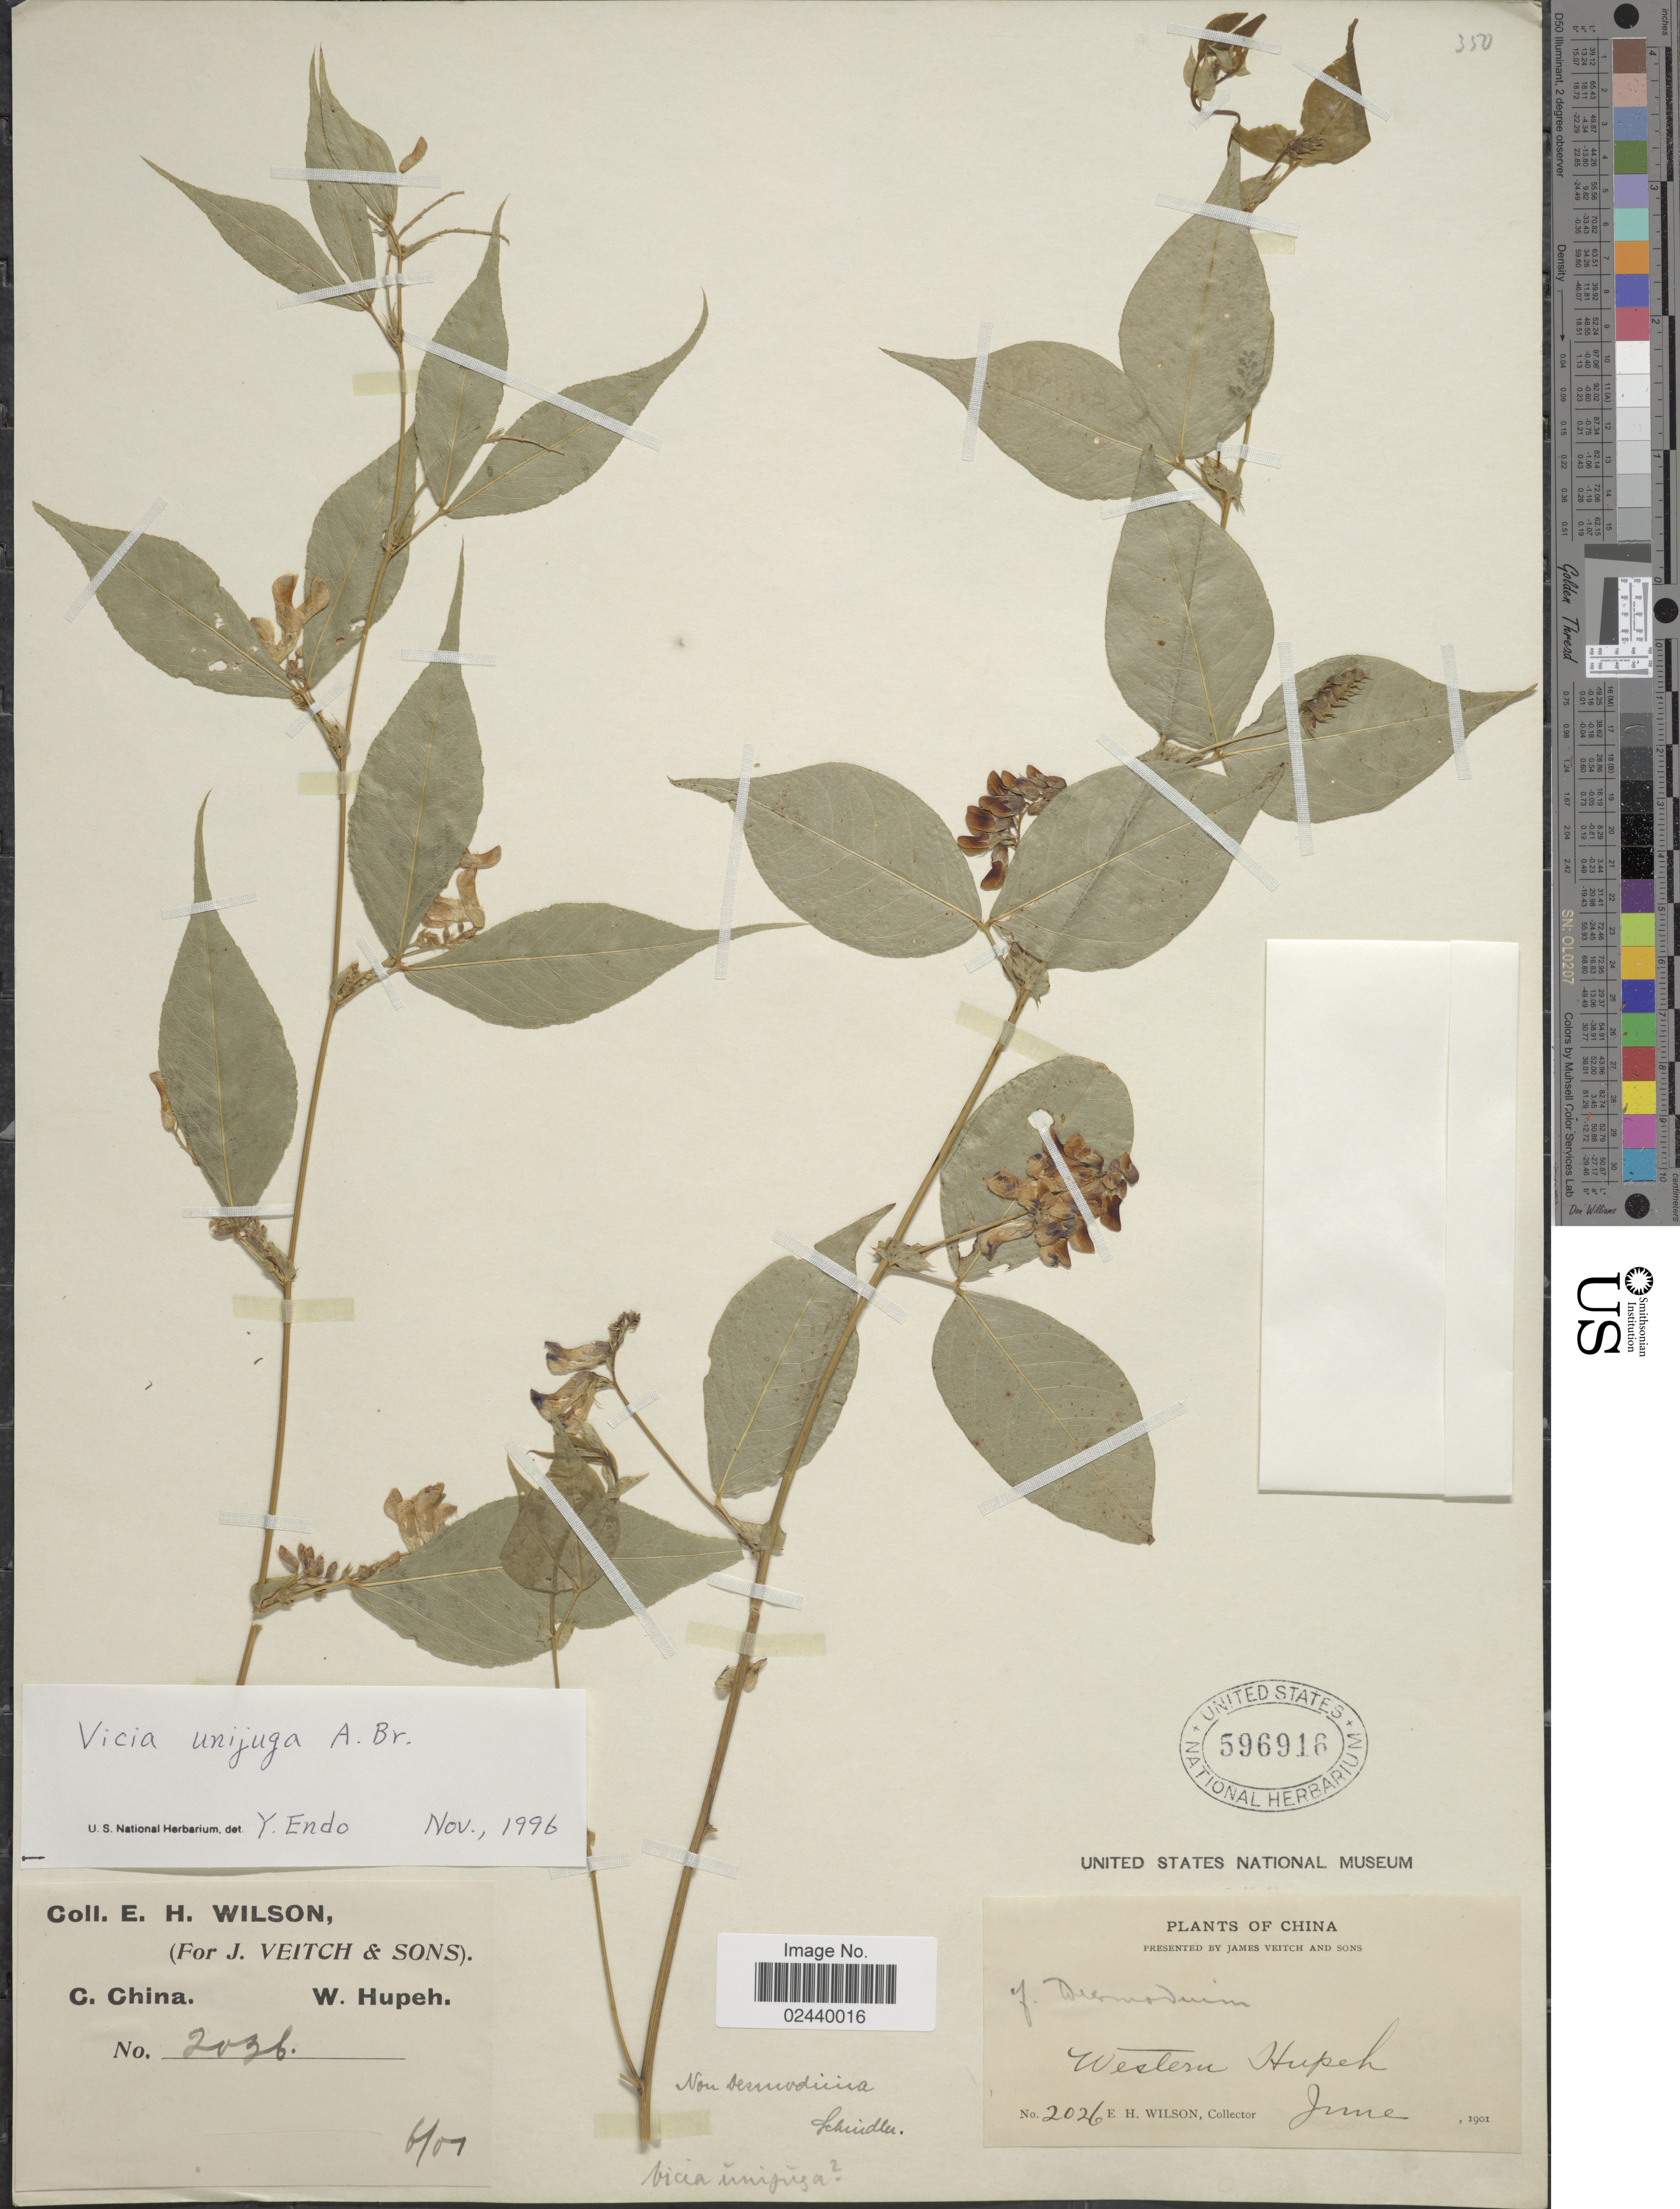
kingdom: Plantae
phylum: Tracheophyta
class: Magnoliopsida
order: Fabales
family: Fabaceae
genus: Vicia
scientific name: Vicia unijuga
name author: A. Braun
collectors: E. Wilson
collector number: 2026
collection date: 1901-06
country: China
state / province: Hubei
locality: C. China, Western Hupeh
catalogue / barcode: US 596916